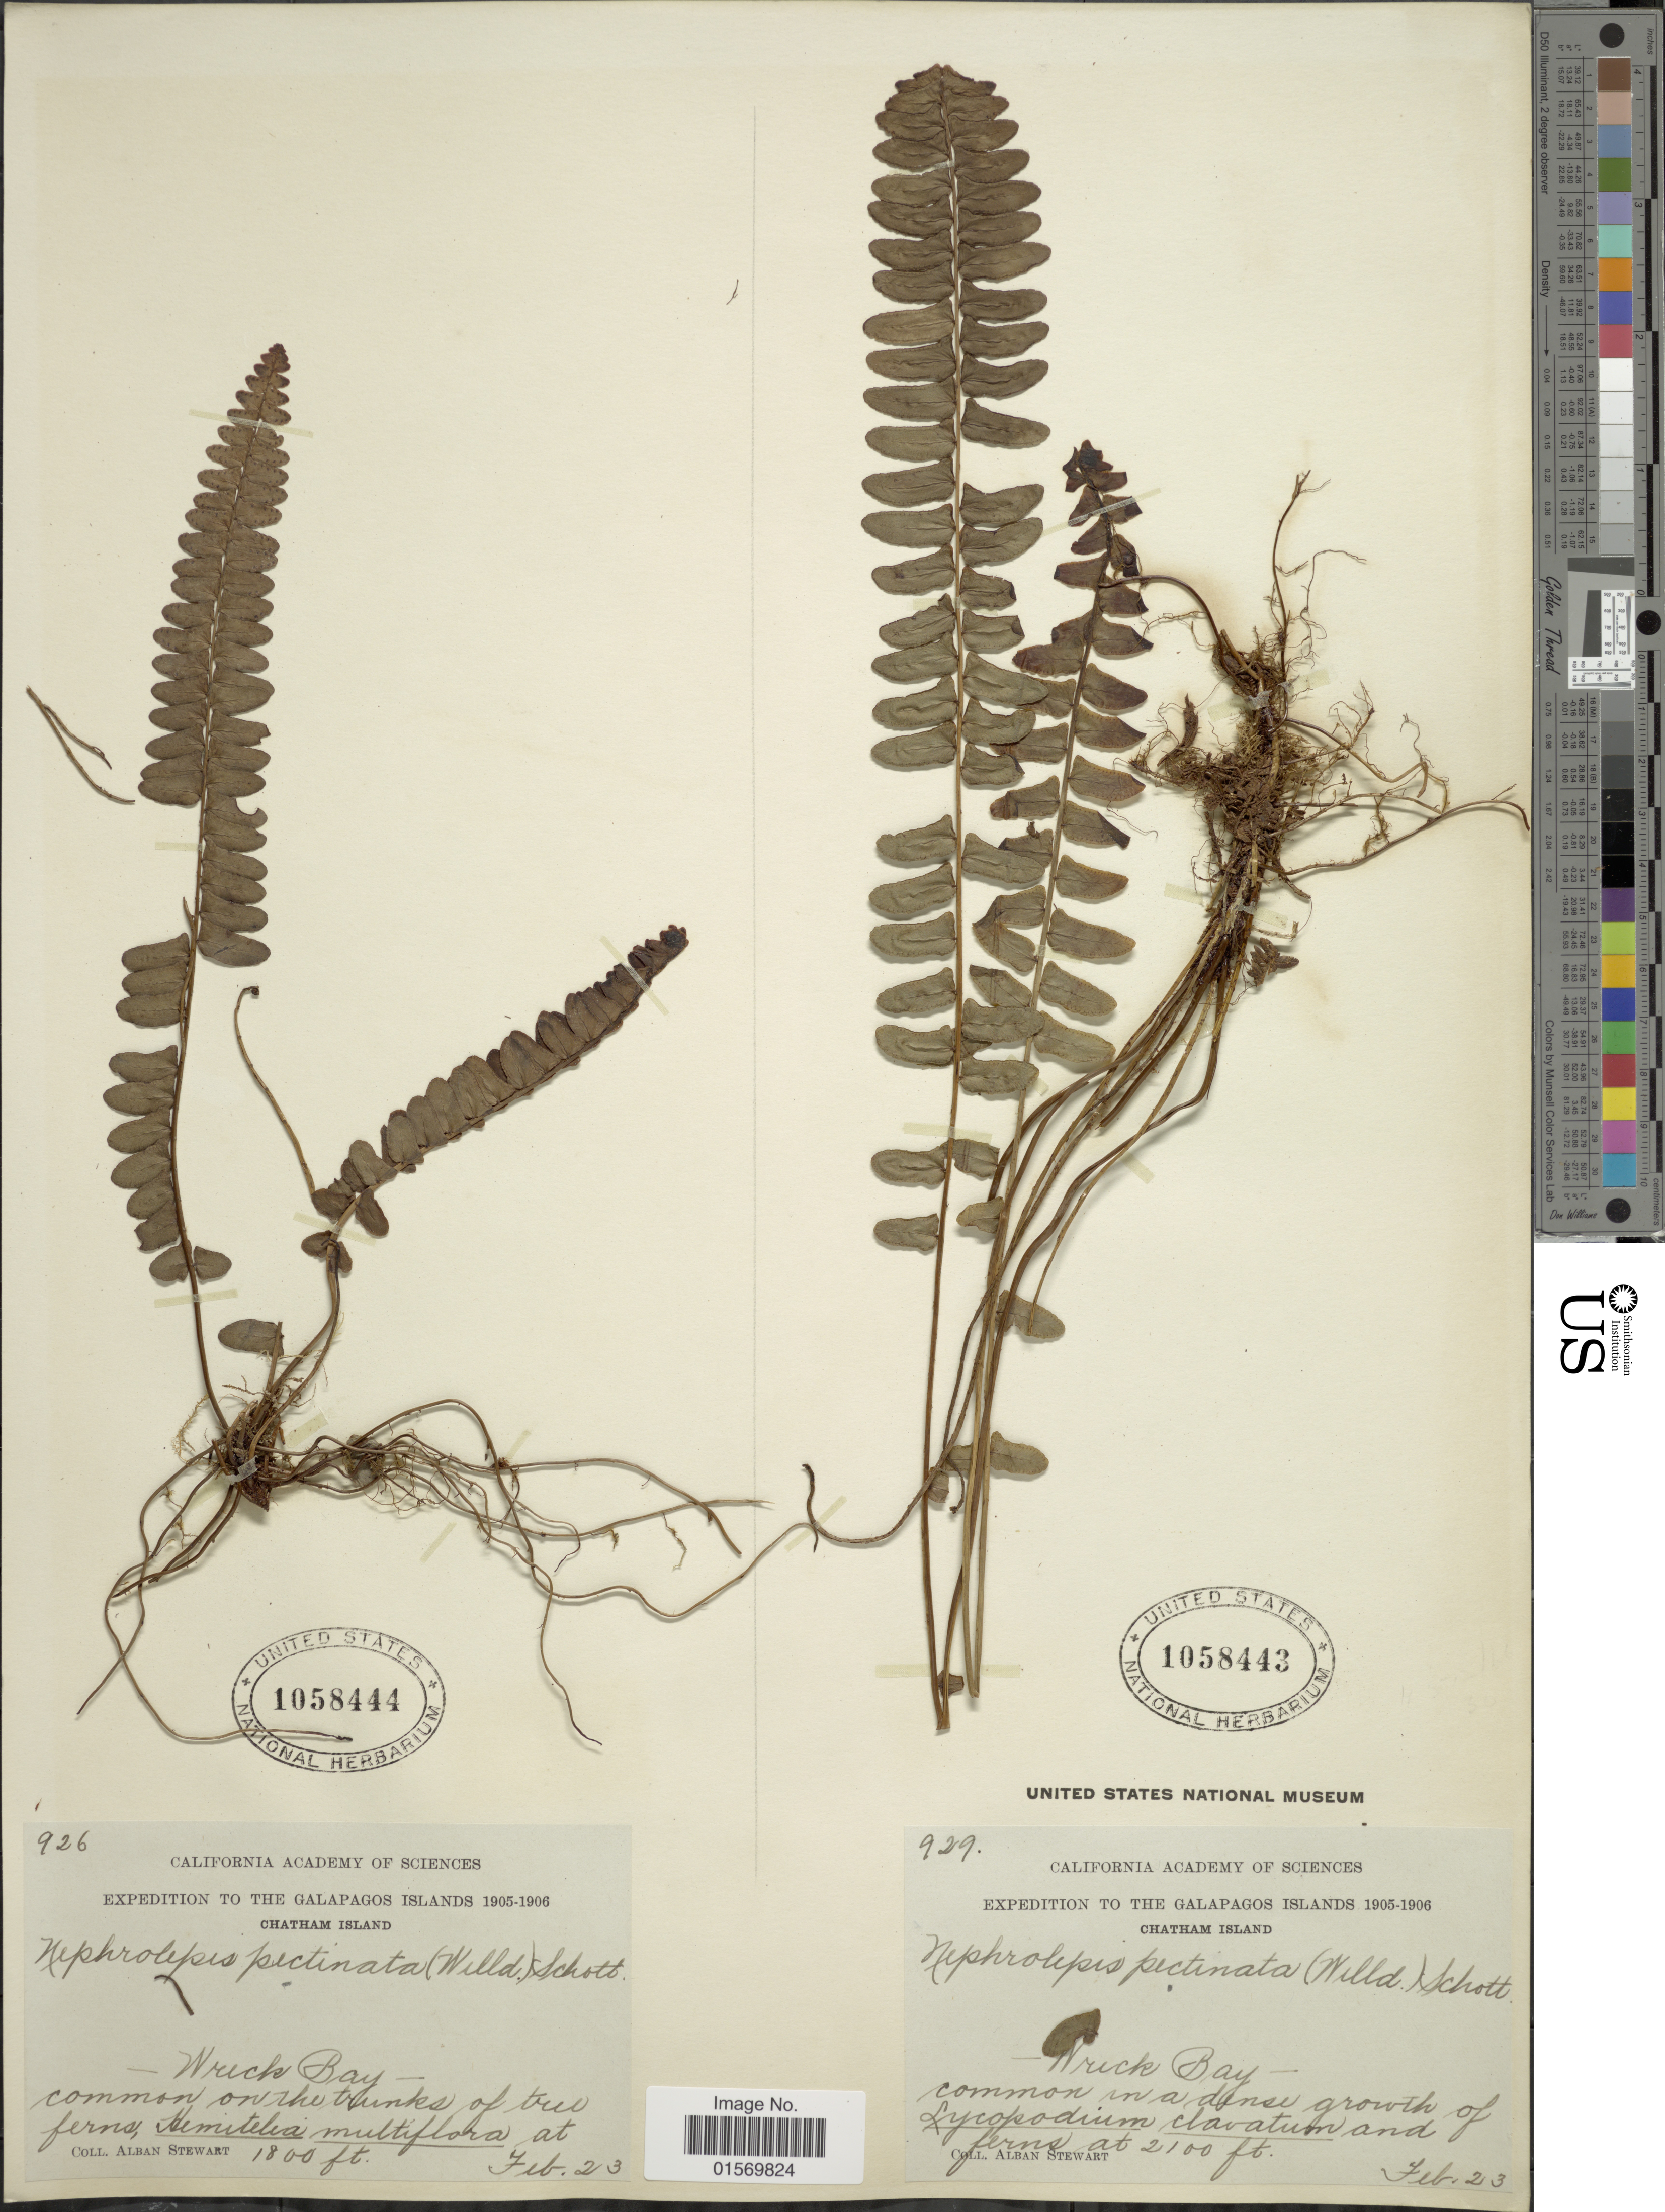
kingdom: Plantae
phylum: Tracheophyta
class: Polypodiopsida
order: Polypodiales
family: Nephrolepidaceae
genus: Nephrolepis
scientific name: Nephrolepis pectinata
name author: (Willd.) Schott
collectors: A. Stewart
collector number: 929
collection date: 1905-02-23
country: Ecuador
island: San Cristóbal (Chatham)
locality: Galapagos Islands, Chatham Island, Wreck Bay.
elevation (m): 640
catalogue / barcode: US 1058443-2